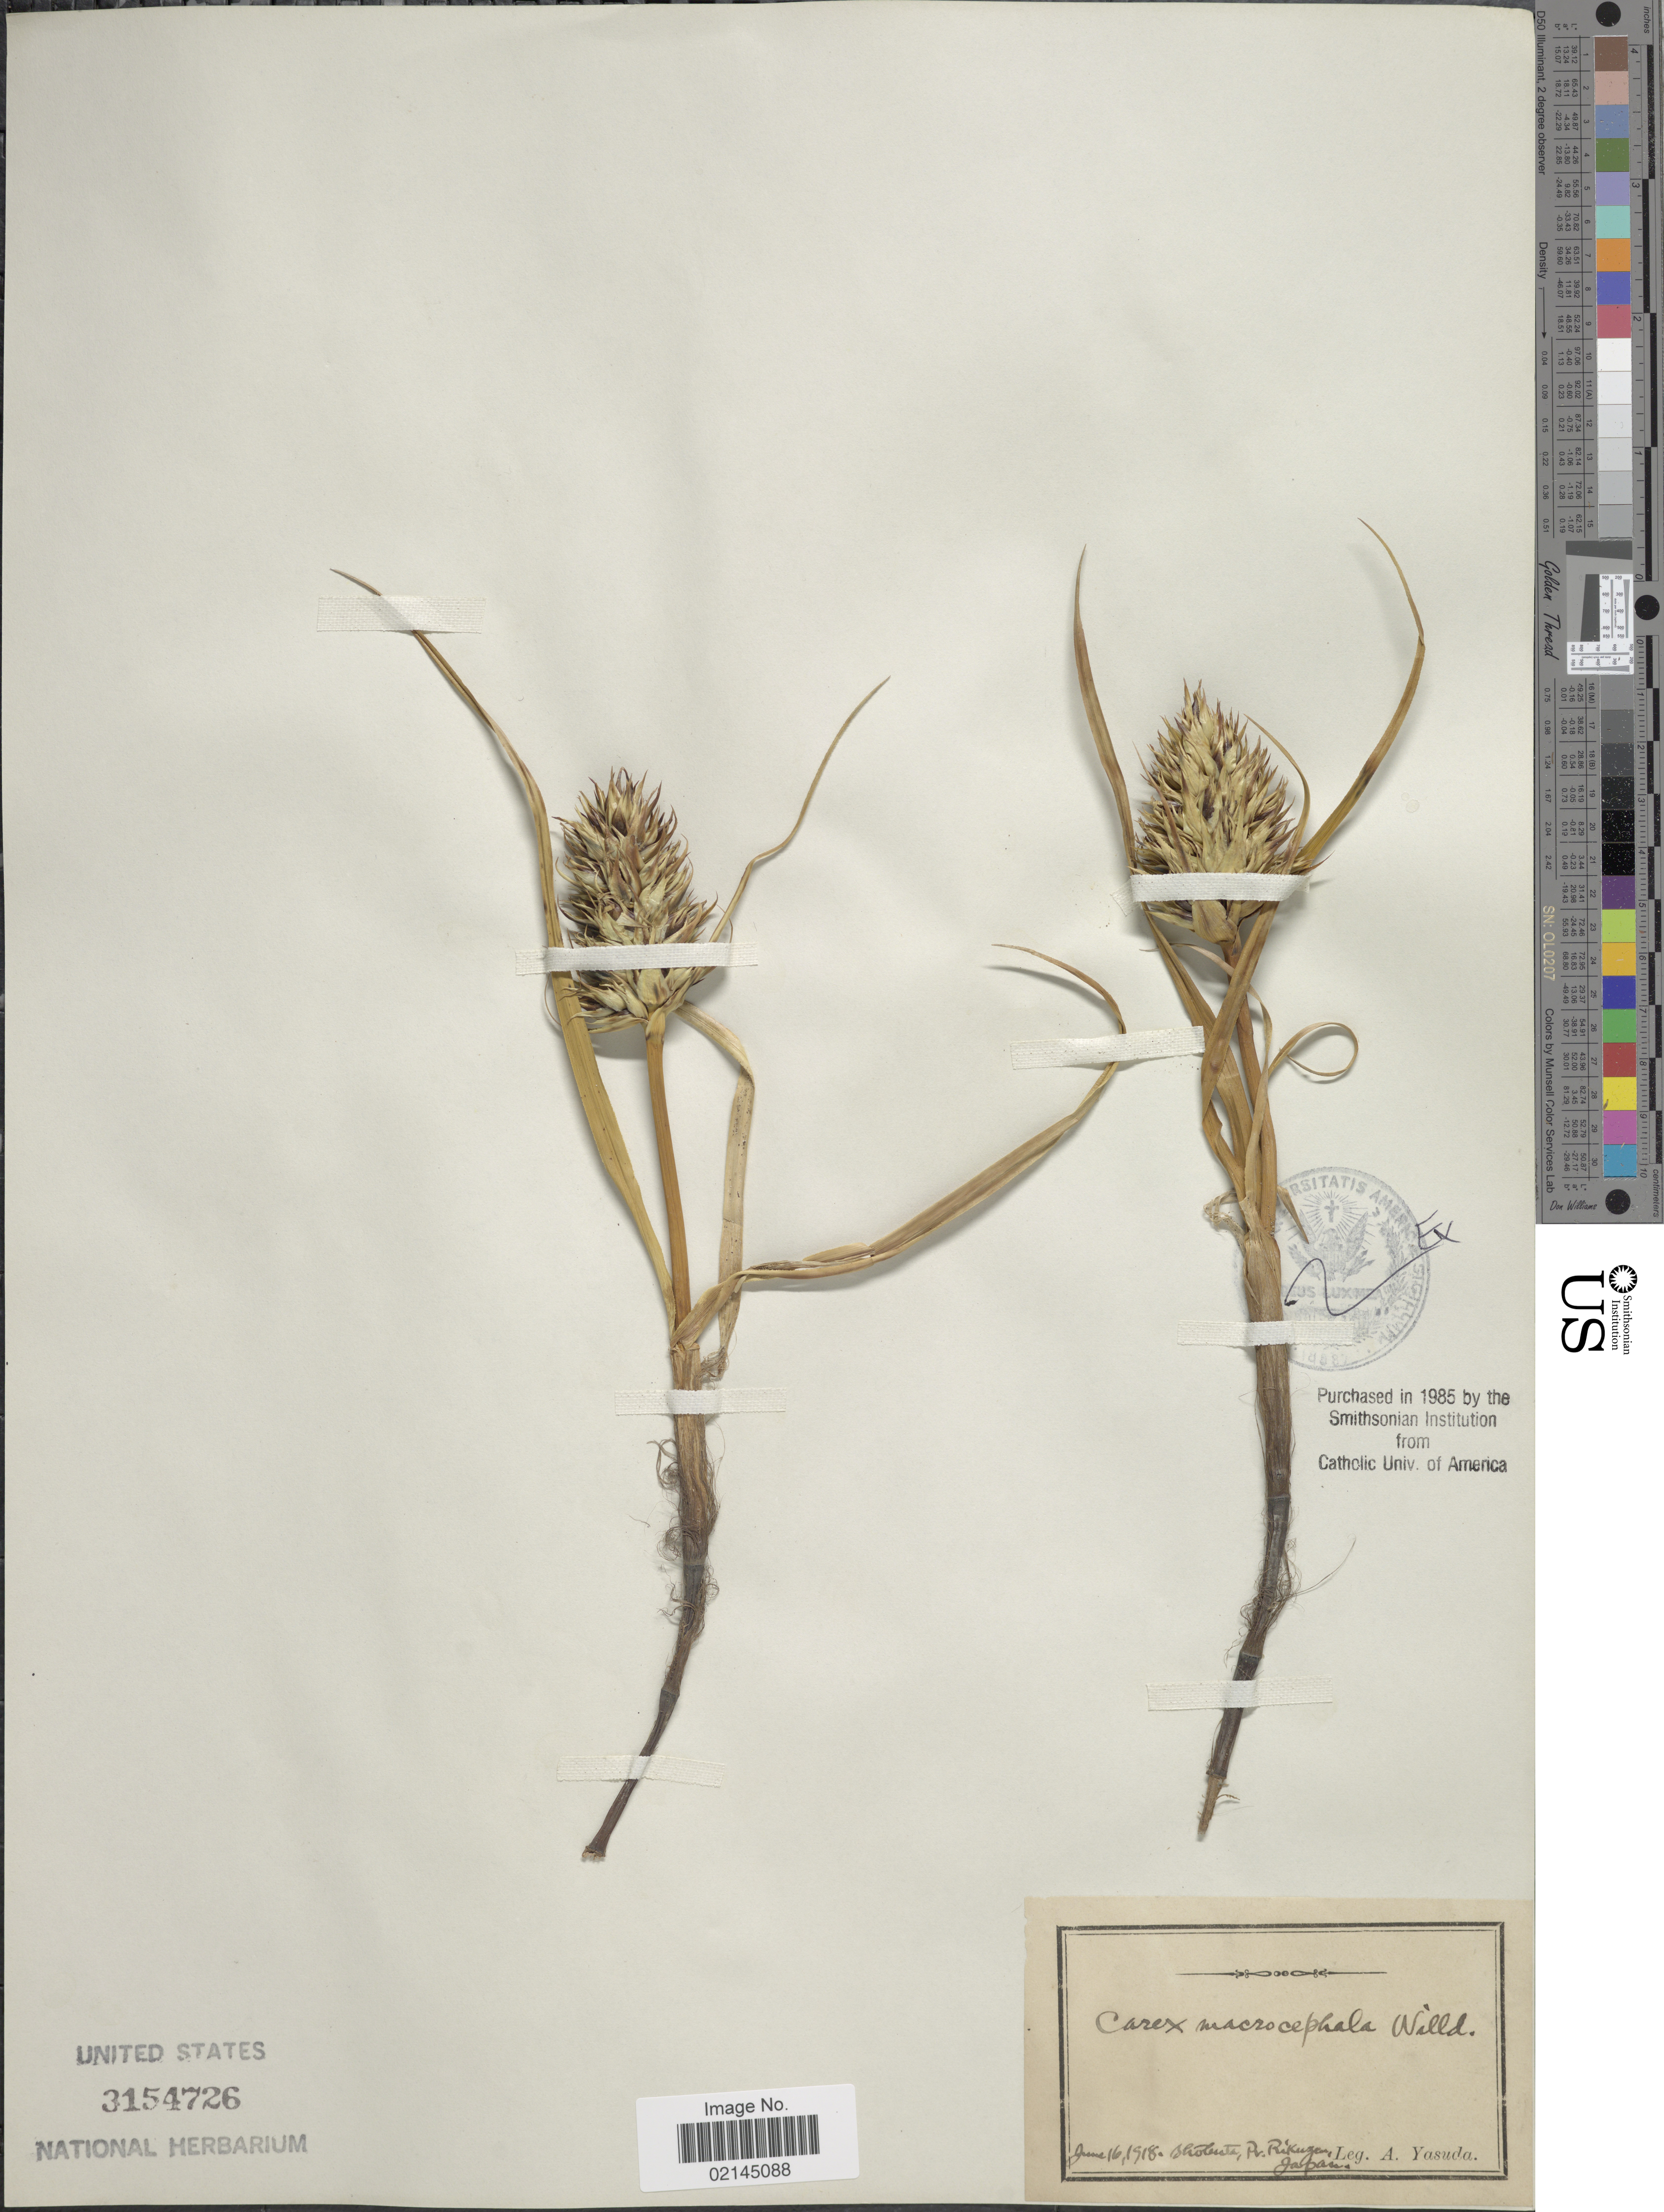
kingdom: Plantae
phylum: Tracheophyta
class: Liliopsida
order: Poales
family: Cyperaceae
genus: Carex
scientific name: Carex macrocephala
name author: Willd. ex Spreng.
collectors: A. Yasuda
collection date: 1918-06-16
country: Japan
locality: Shobuta, Pr. Rikuzen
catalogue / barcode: US 3154726